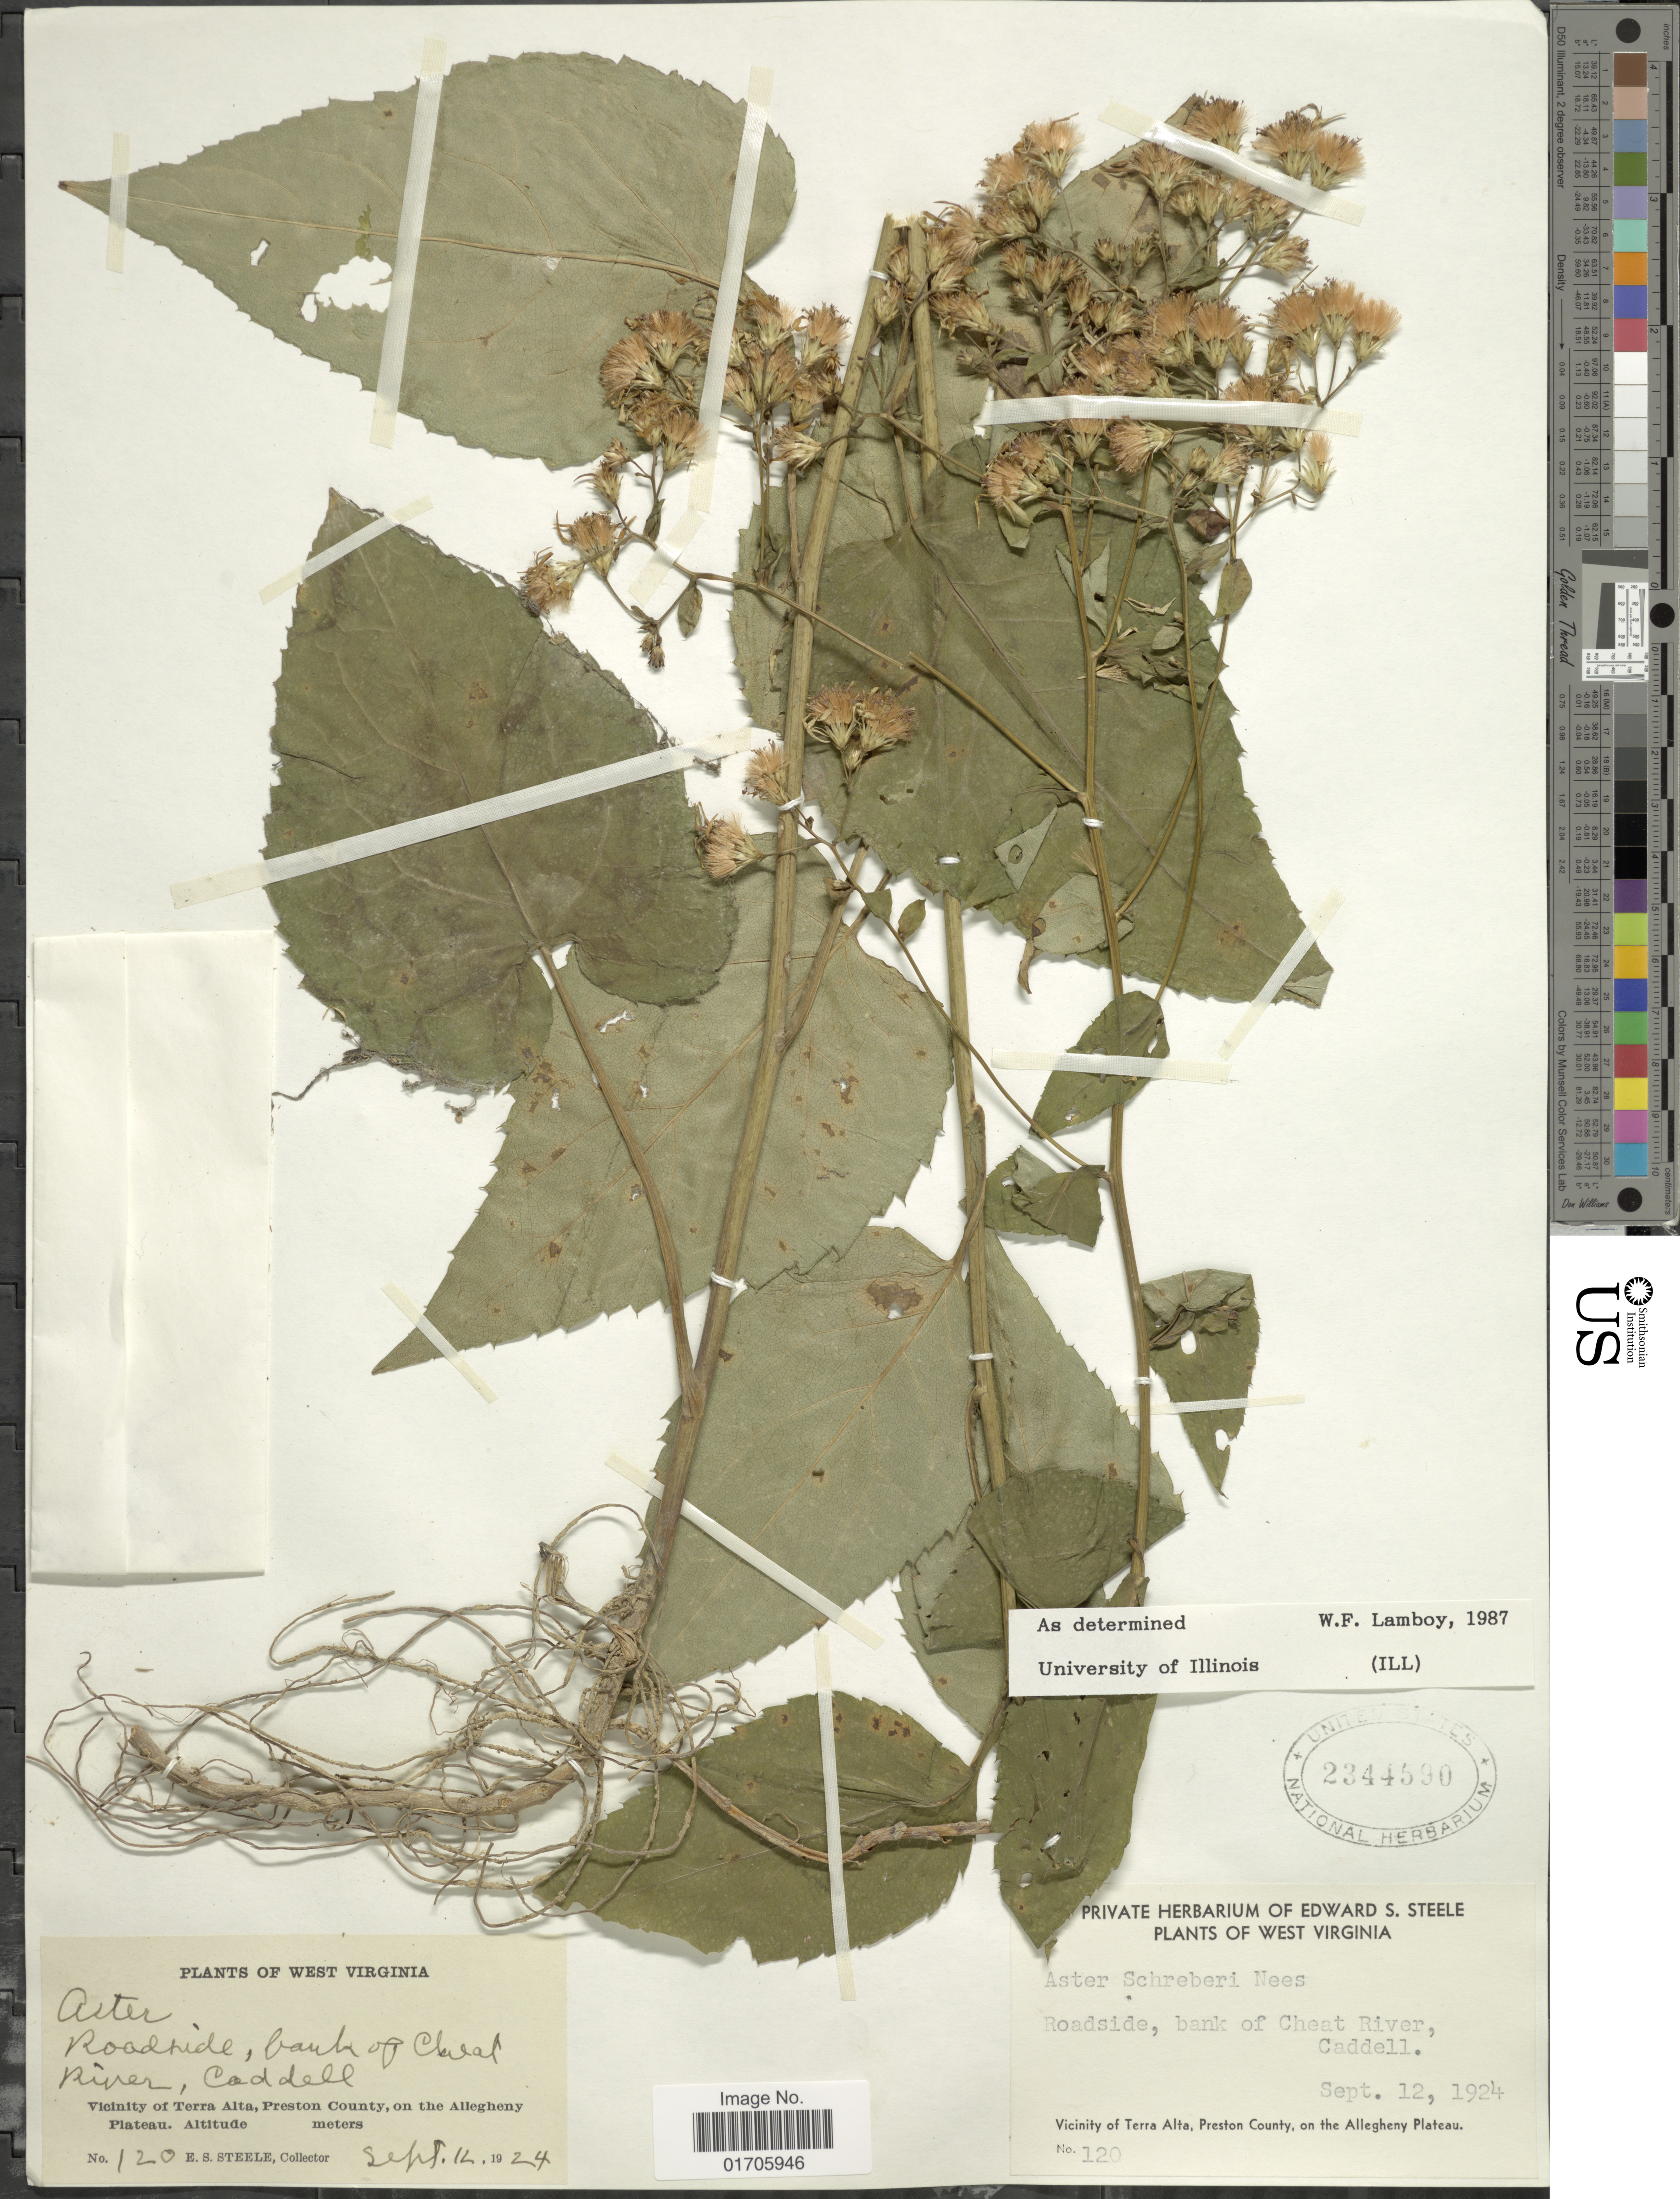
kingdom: Plantae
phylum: Tracheophyta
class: Magnoliopsida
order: Asterales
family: Asteraceae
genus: Eurybia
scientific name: Eurybia schreberi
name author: (Nees) Nees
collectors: E. Steele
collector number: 120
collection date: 1924-09-12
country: United States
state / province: West Virginia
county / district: Preston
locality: Roadside, bank of Cheat River, Caddell. Vicinity of Terra Alta, Preston County, on the Allegheny Plateau.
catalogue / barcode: US 2344590